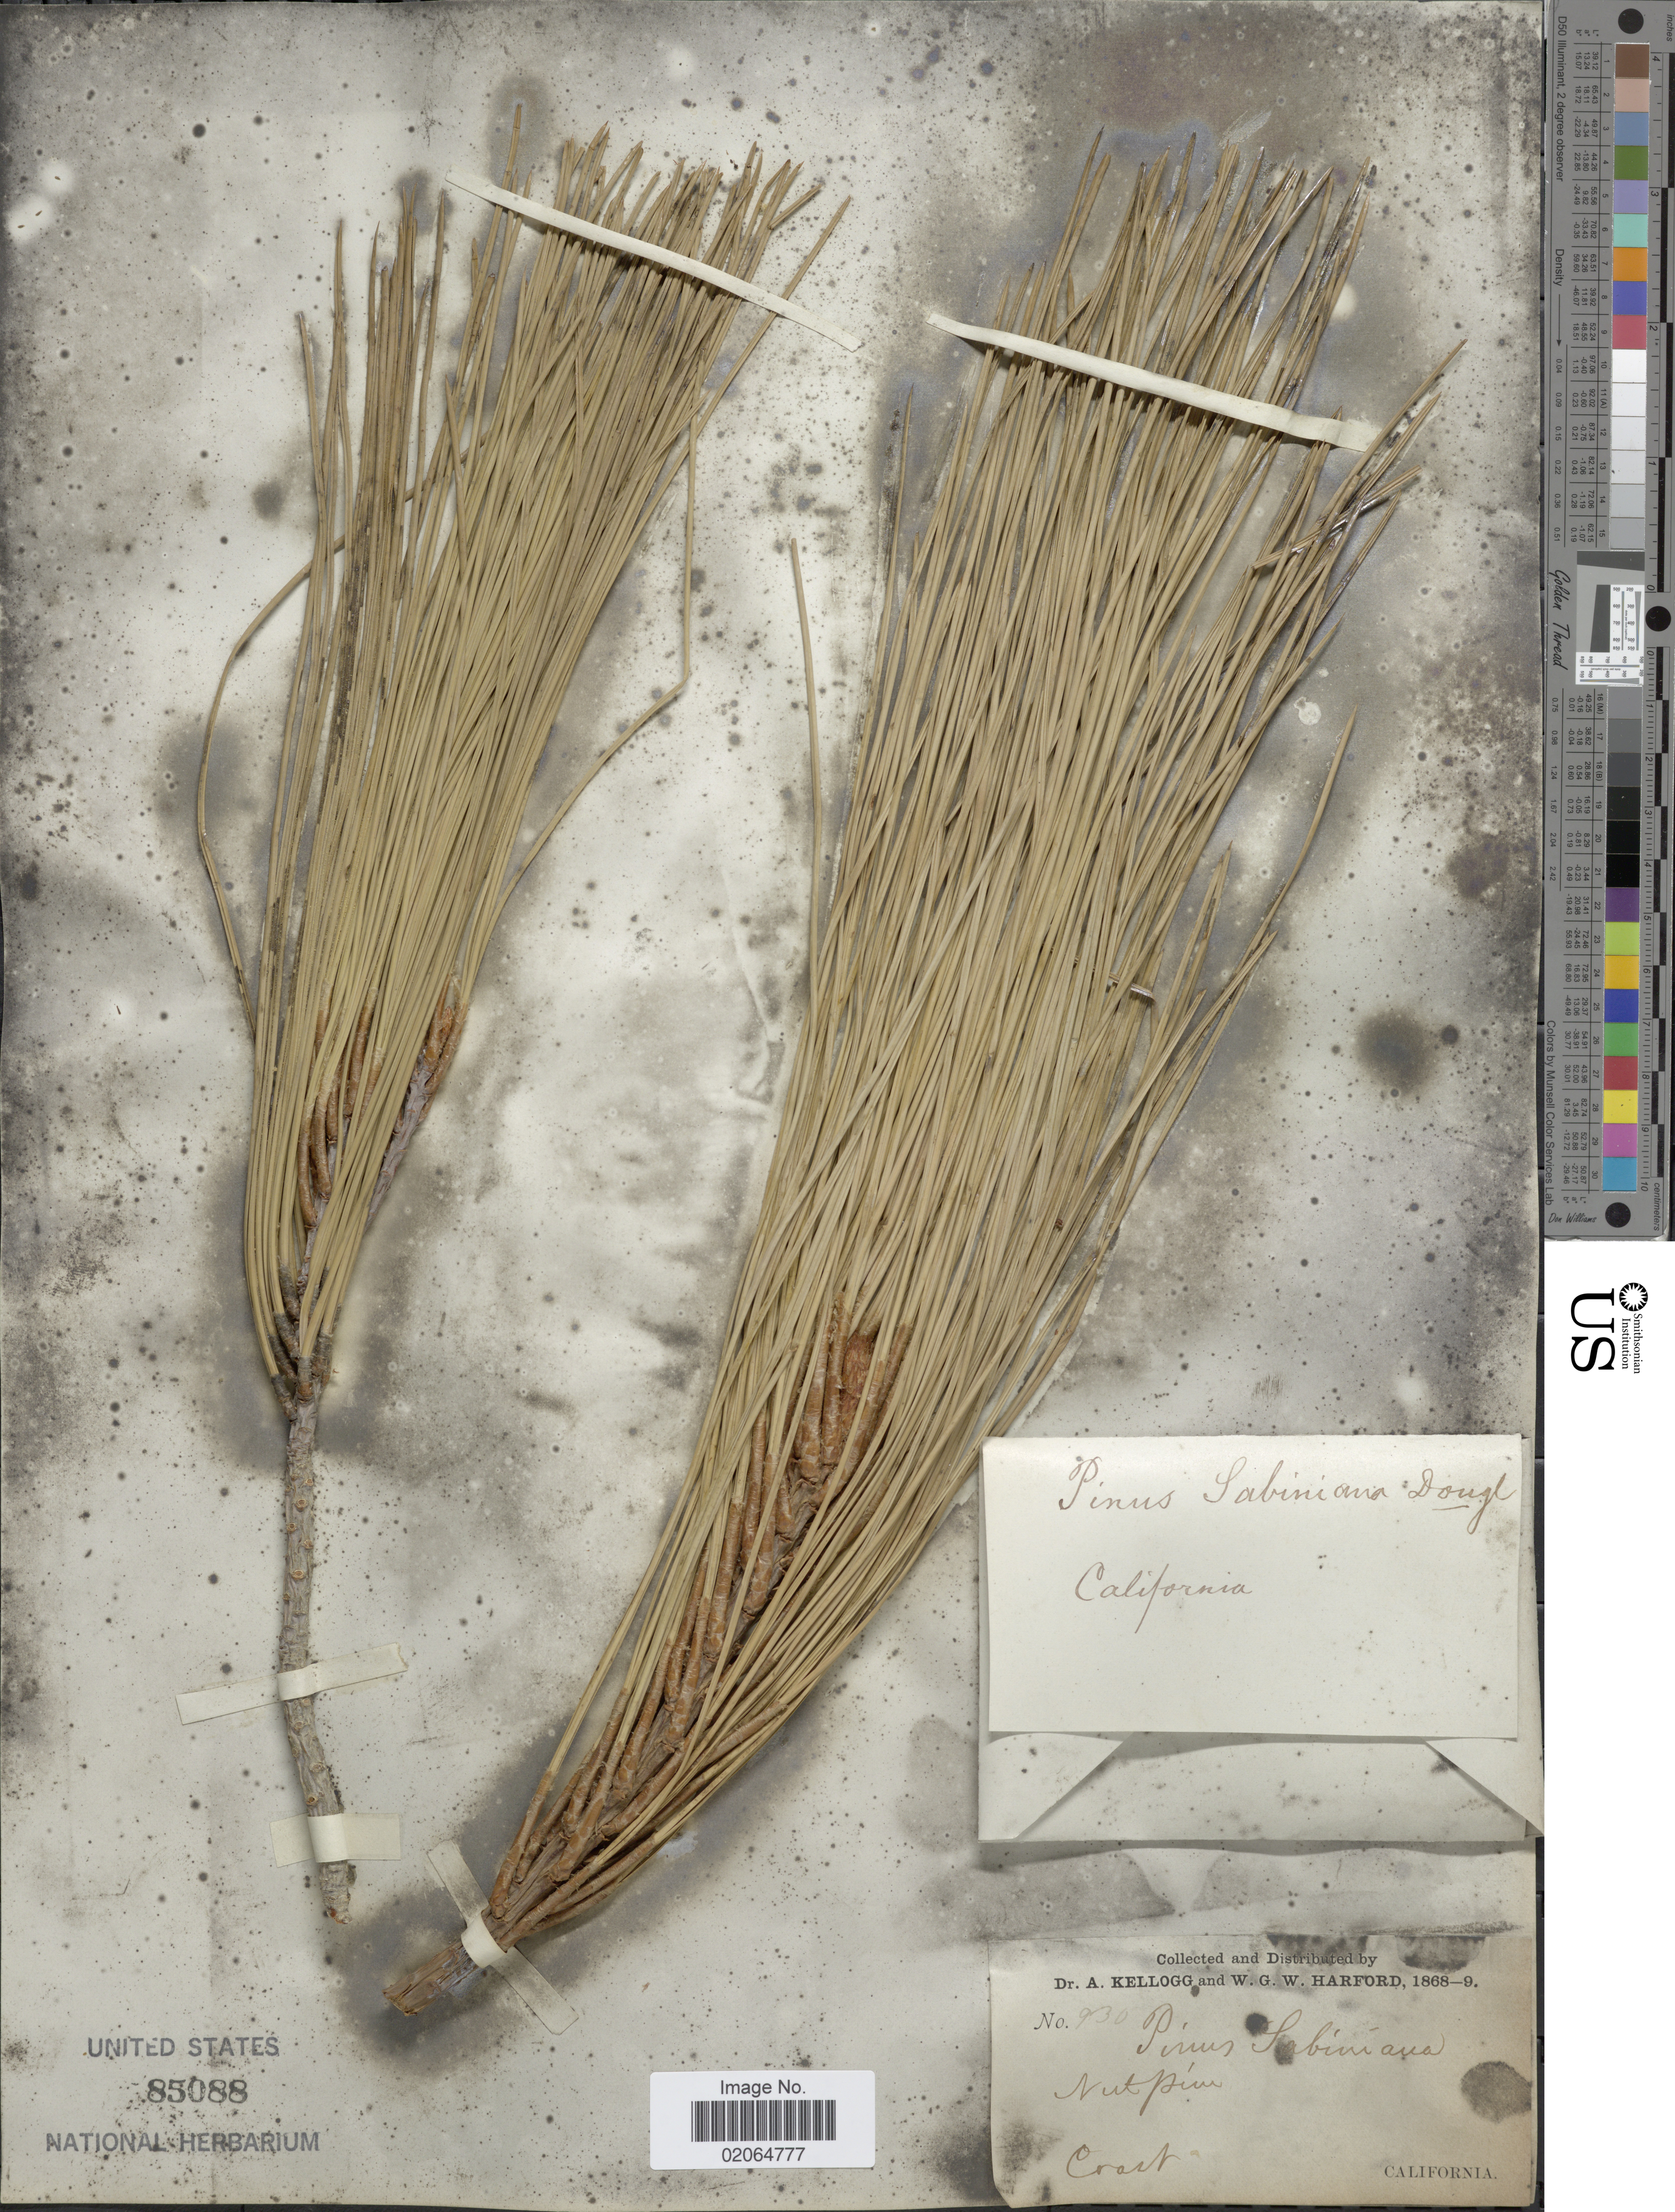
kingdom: Plantae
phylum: Tracheophyta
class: Pinopsida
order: Pinales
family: Pinaceae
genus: Pinus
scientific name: Pinus sabiniana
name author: Douglas ex D. Don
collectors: A. Kellogg & W. G. W. Harford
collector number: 930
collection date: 1868/1869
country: United States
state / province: California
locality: Nut Pine, Coast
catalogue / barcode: US 85088